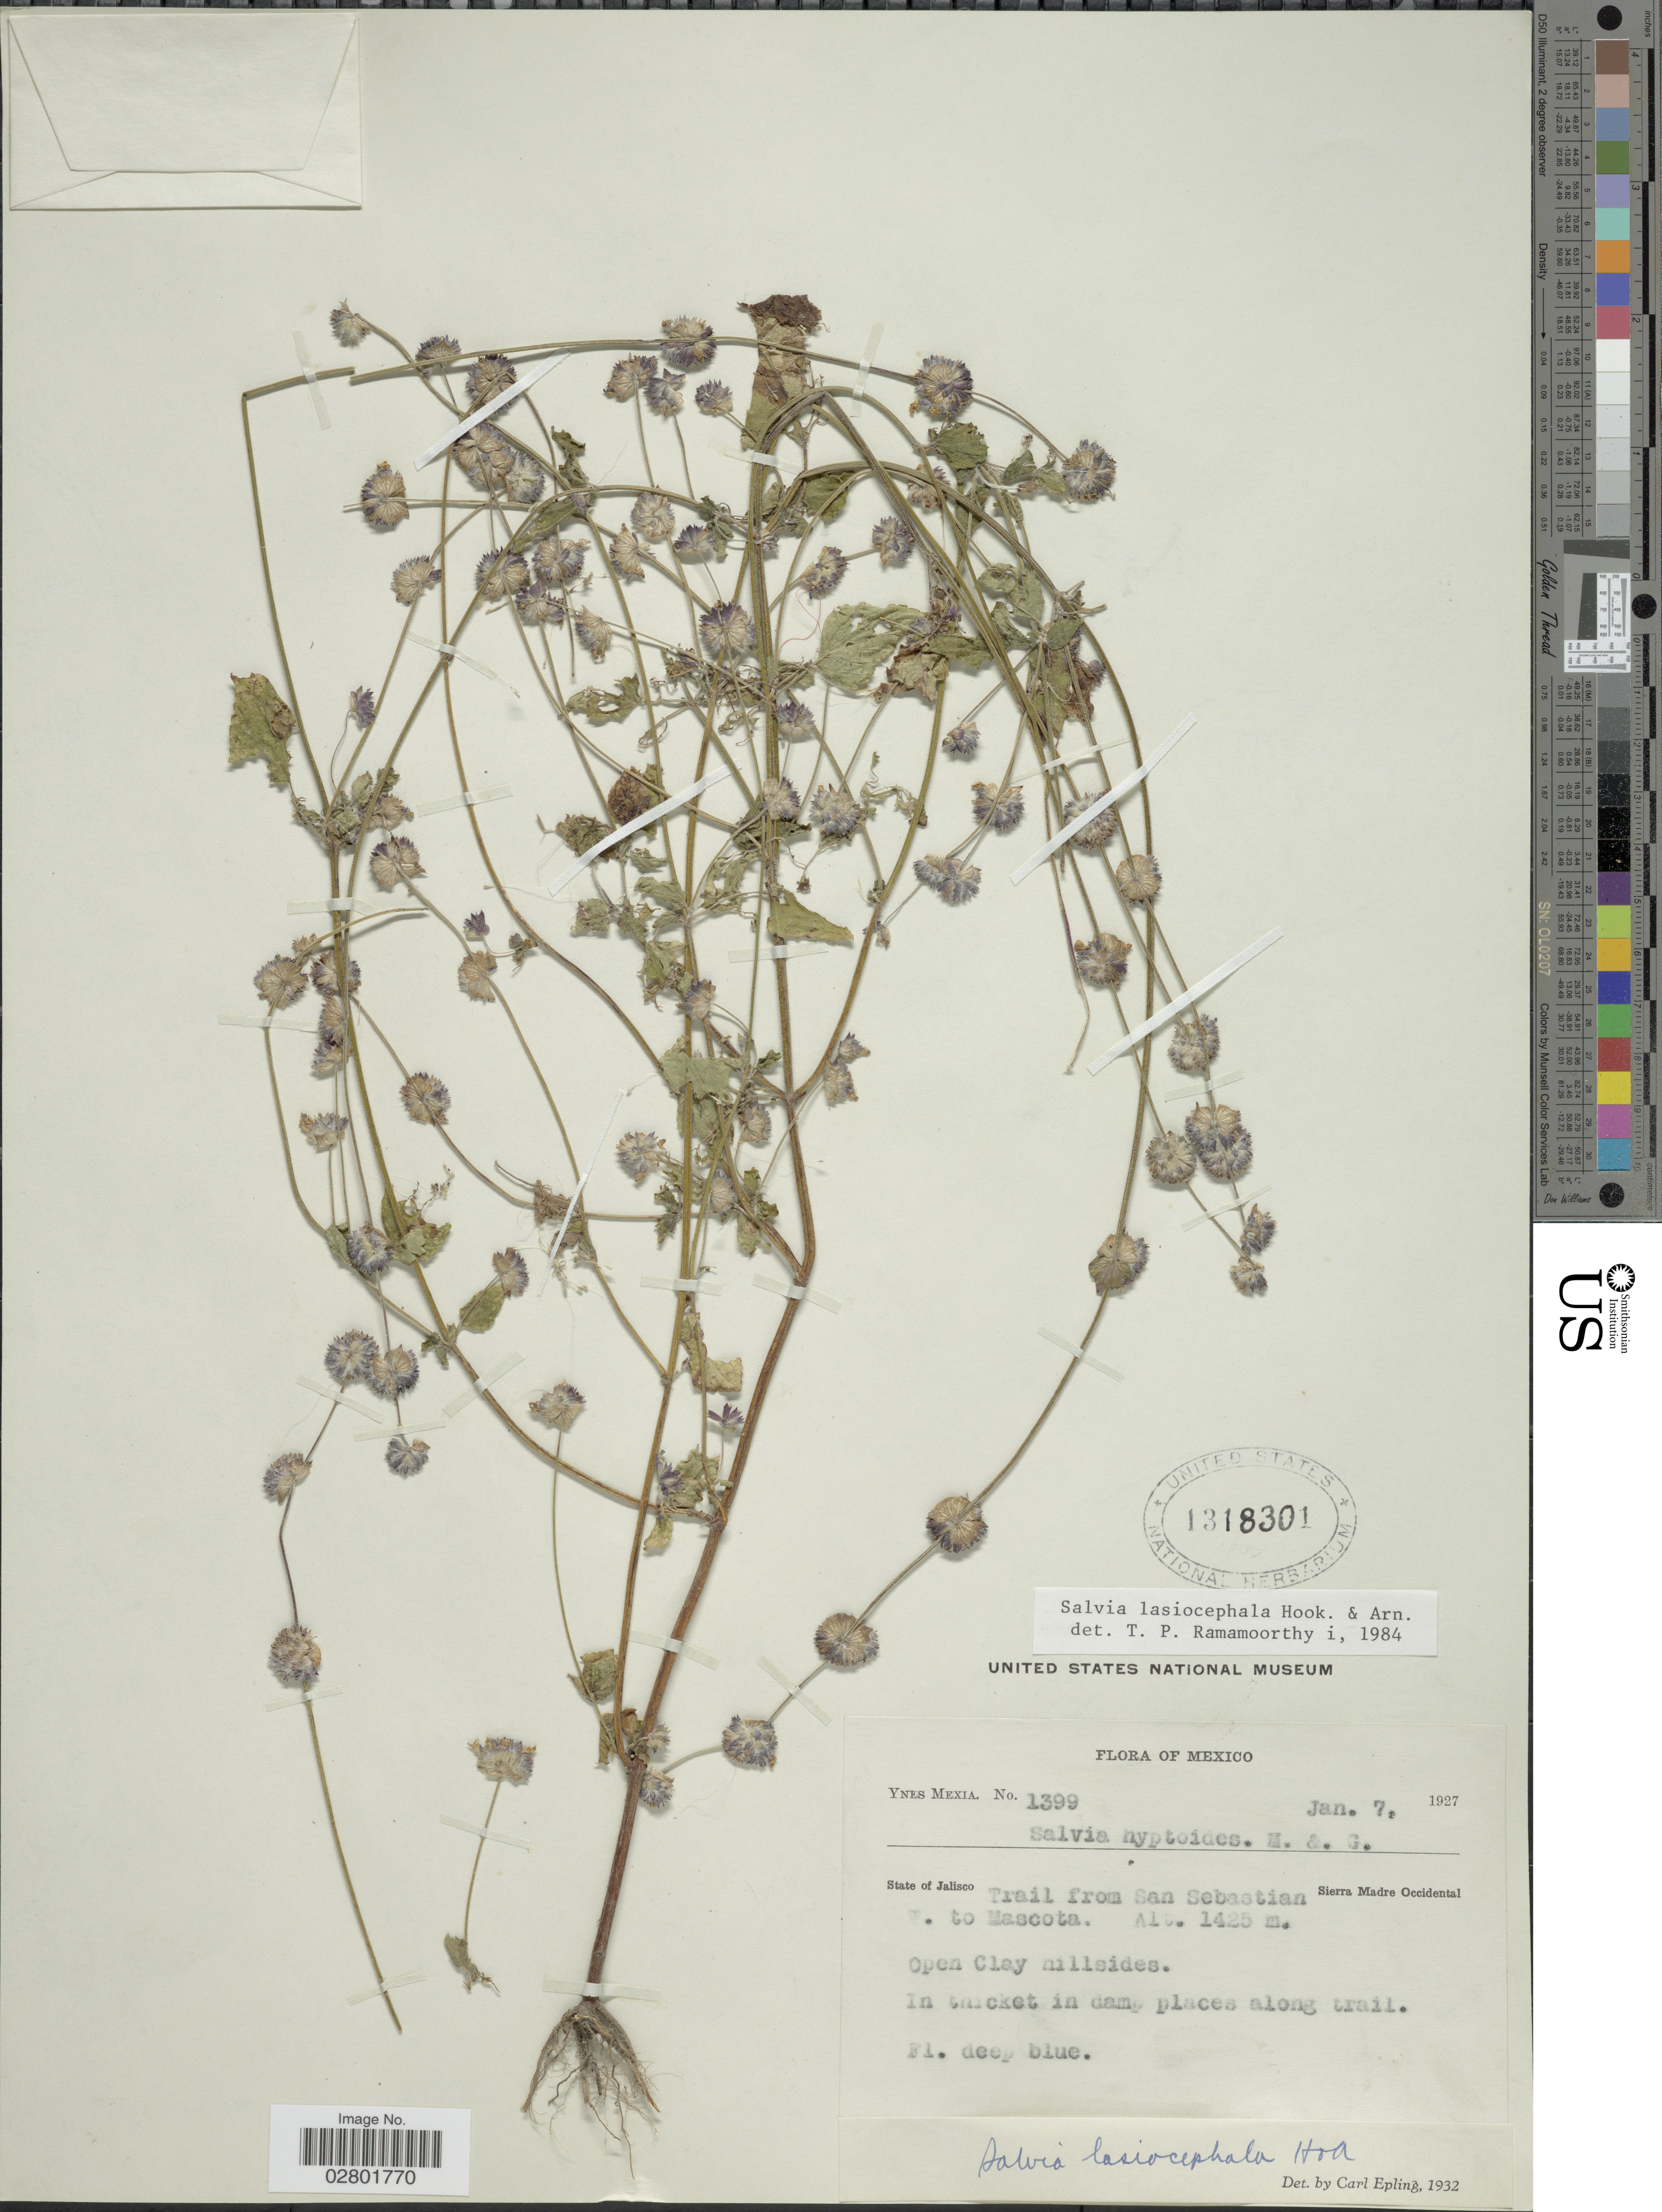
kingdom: Plantae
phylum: Tracheophyta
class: Magnoliopsida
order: Lamiales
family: Lamiaceae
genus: Salvia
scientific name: Salvia lasiocephala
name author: Hook. & Arn.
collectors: Y. Mexia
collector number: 1399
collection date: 1927-01-07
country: Mexico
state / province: Jalisco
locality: Trail from San Sebastian W. to Mascota, Sierra Madre Occidental.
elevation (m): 1425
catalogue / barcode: US 1318301